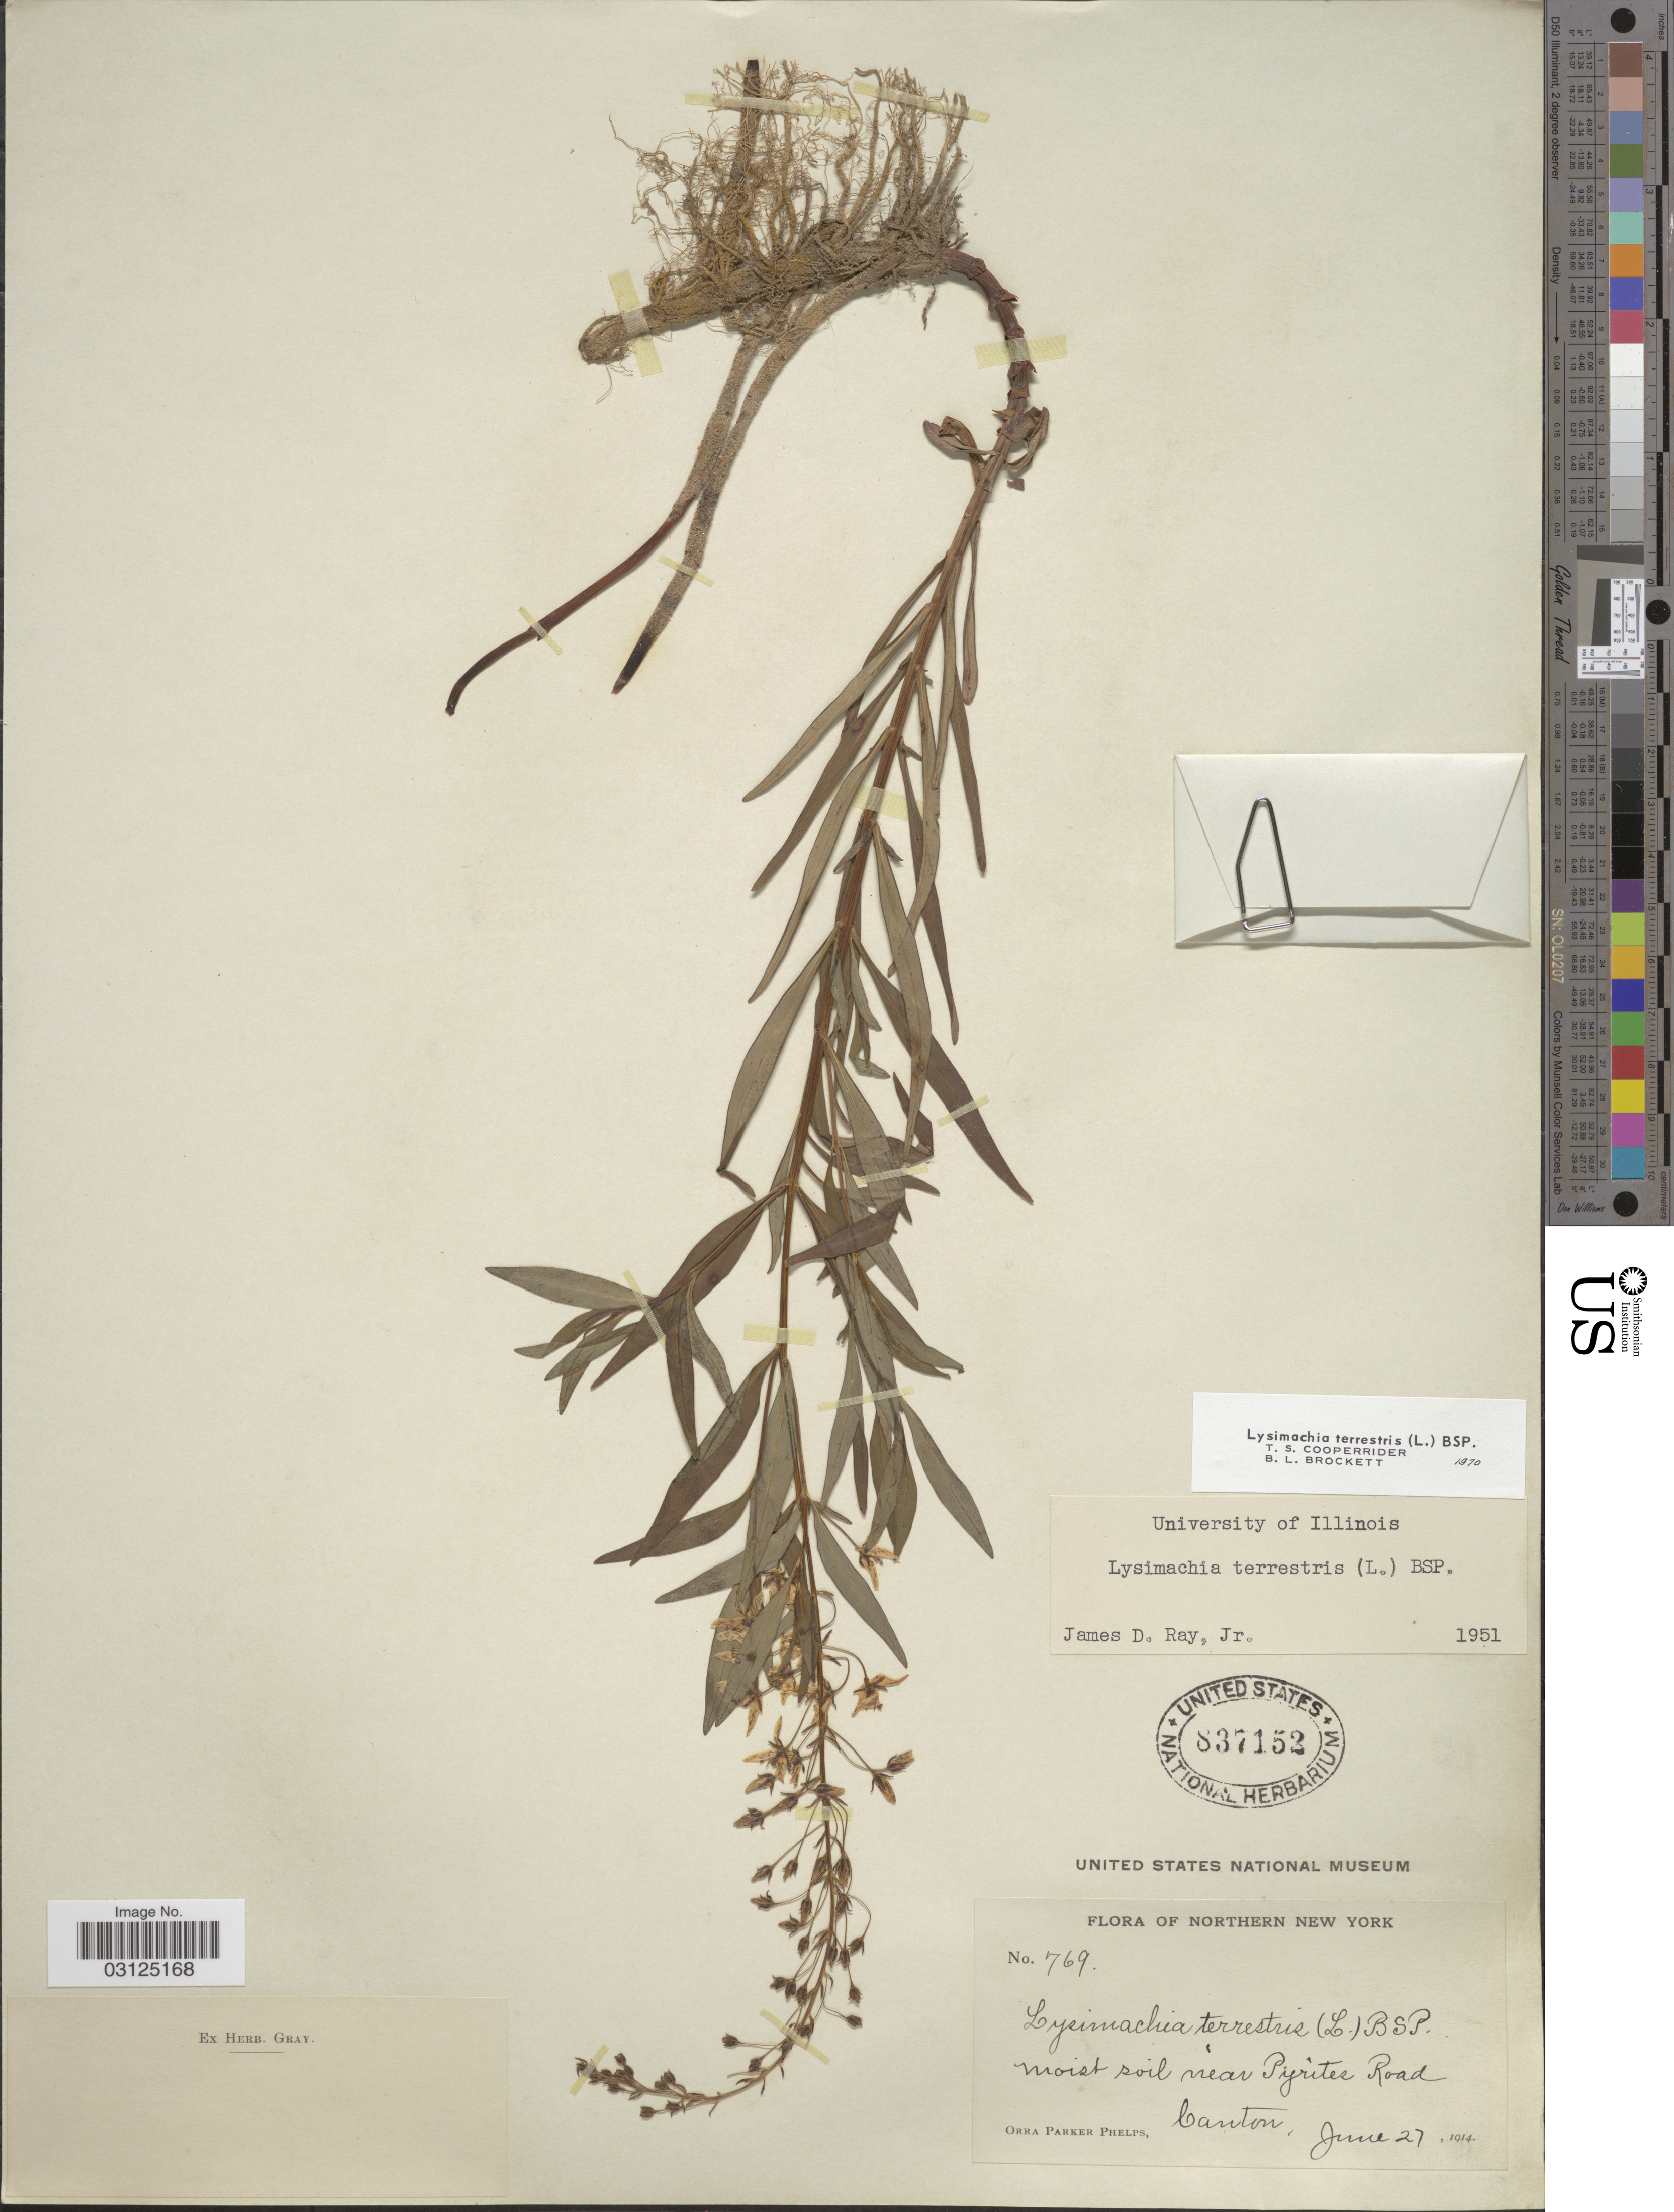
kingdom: Plantae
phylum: Tracheophyta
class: Magnoliopsida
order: Ericales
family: Primulaceae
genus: Lysimachia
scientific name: Lysimachia terrestris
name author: (L.) Britton, Stearns & Poggenb.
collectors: O. P. Phelps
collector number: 769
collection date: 1914-06-27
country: United States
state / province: New York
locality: Northern New York, moist soil near Pyrites Road.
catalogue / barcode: US 837152